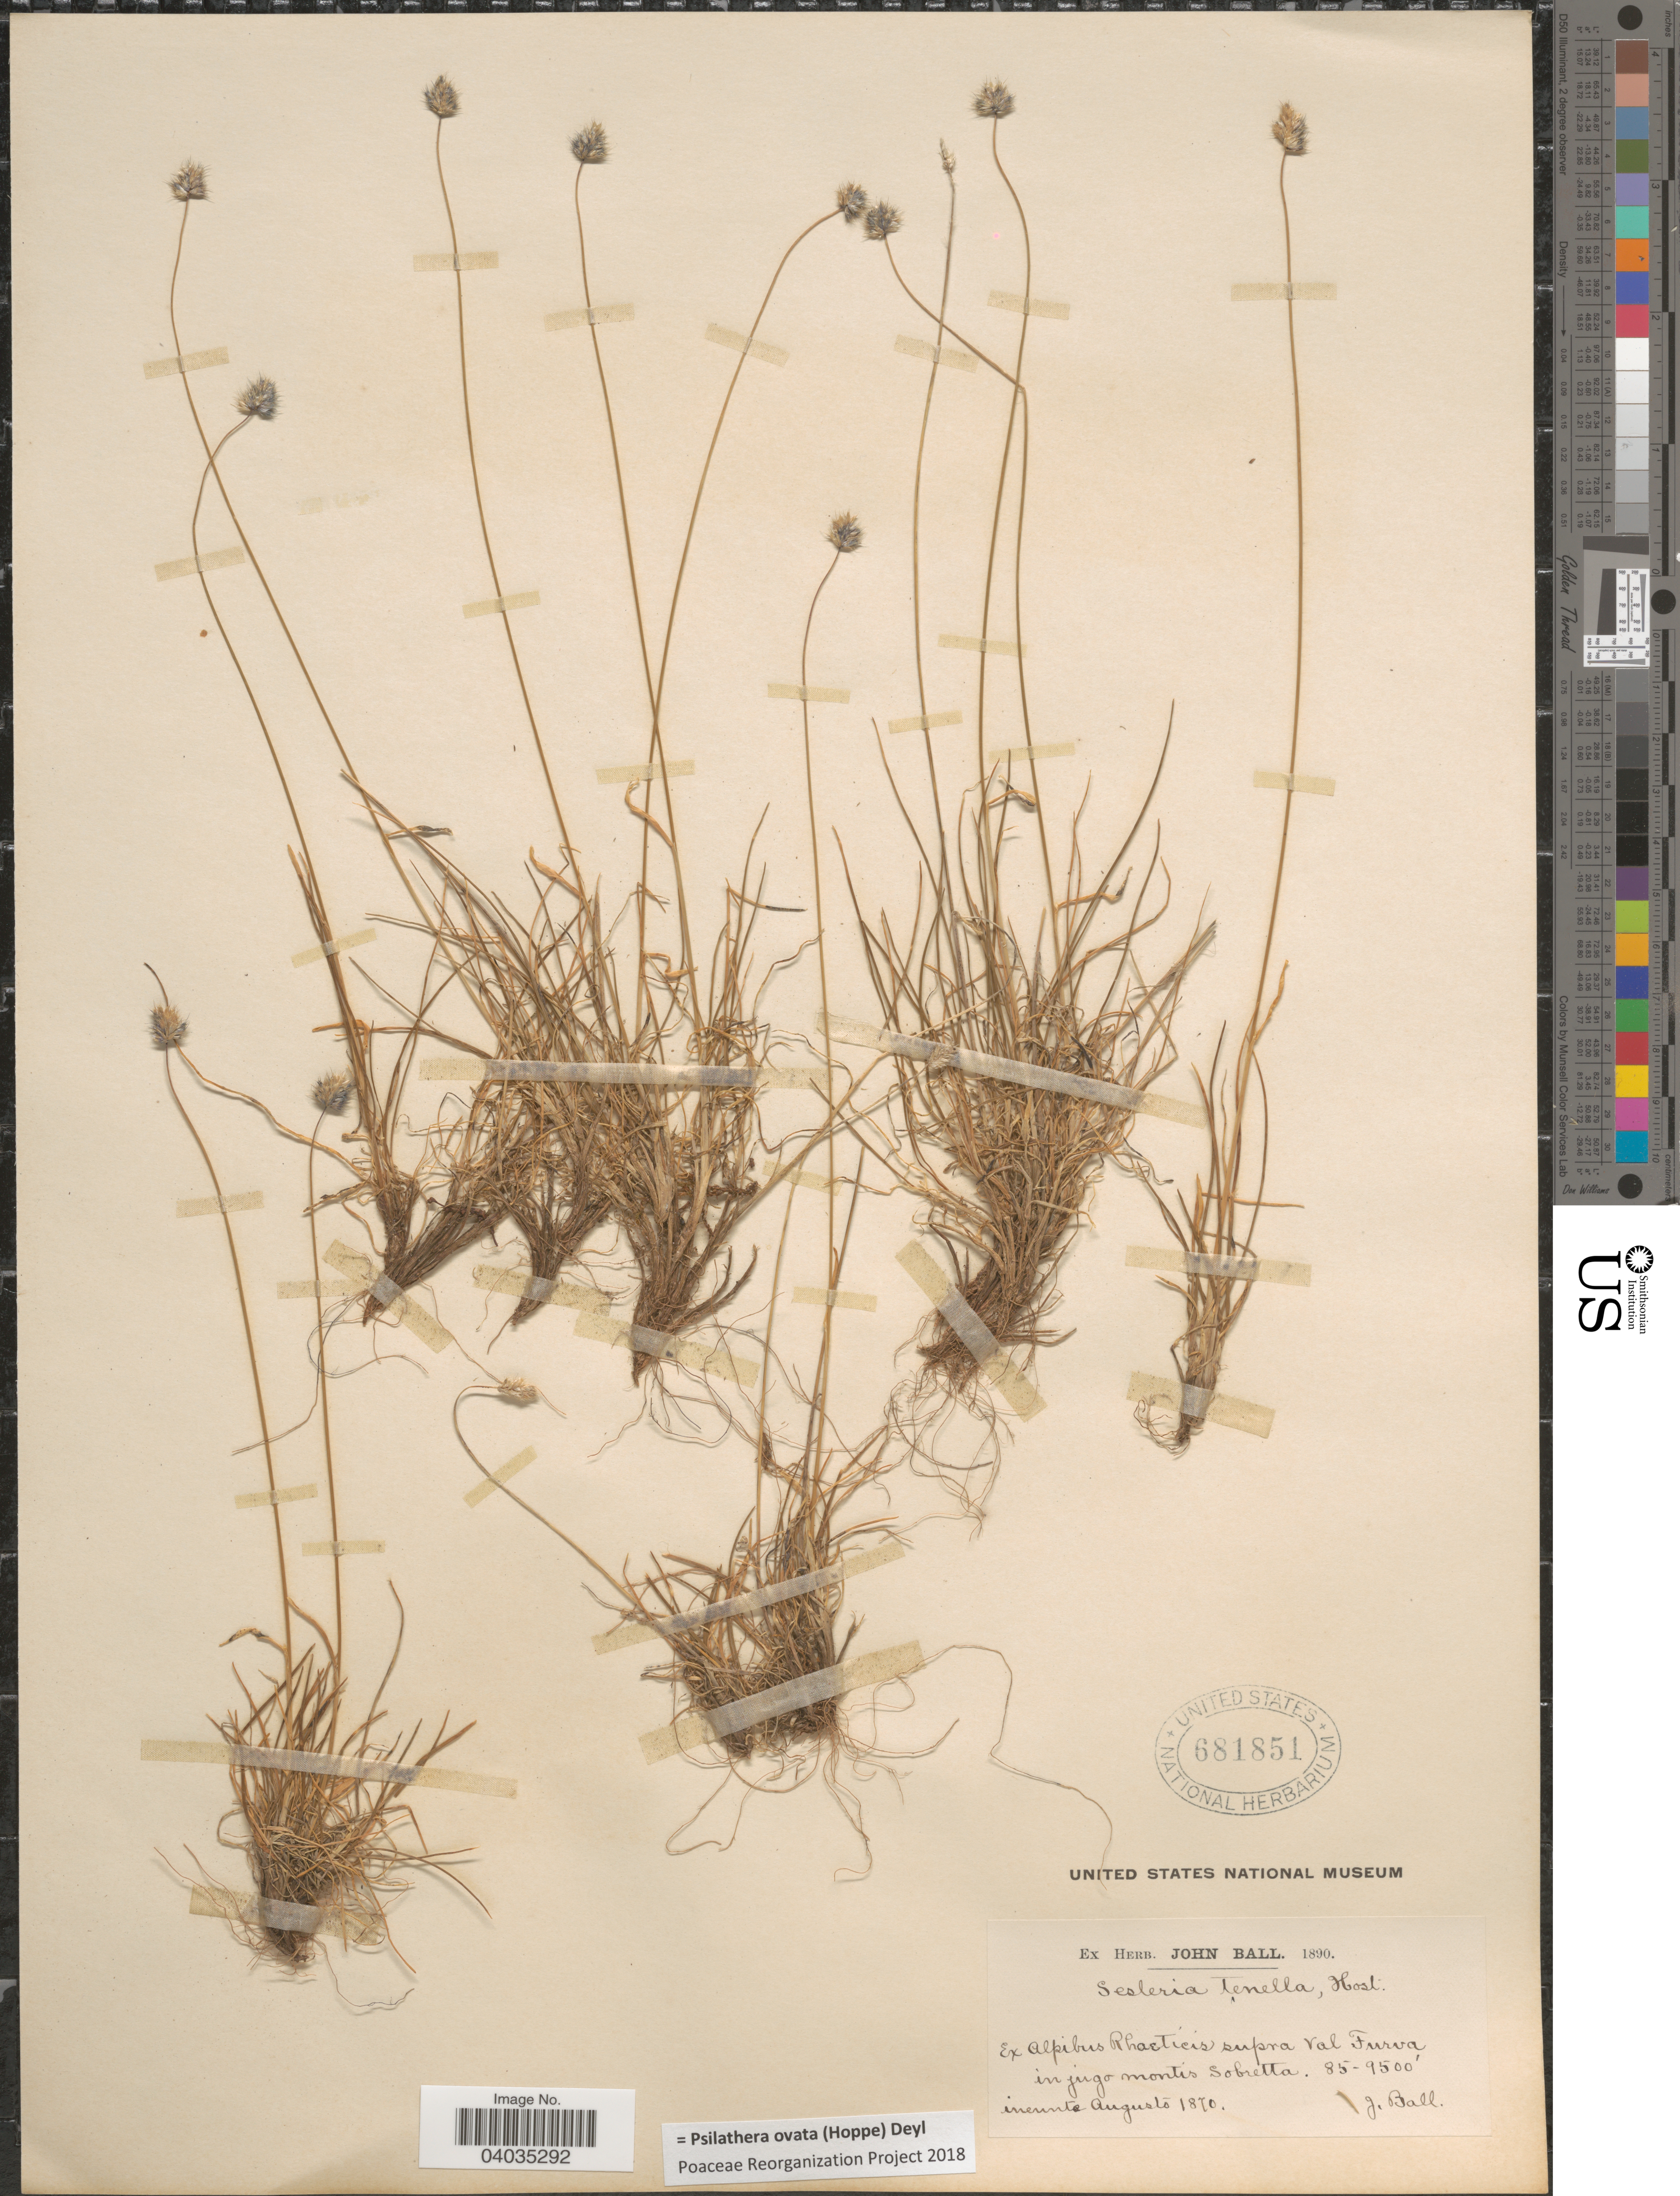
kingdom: Plantae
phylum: Tracheophyta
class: Liliopsida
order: Poales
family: Poaceae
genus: Psilathera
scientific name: Psilathera ovata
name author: (Hoppe) Deyl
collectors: J. Ball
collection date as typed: ineunte Augusto 1870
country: Italy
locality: Ex Alpibus Rhacticis supra Val Furva in jugo montis Sobretta.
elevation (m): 2591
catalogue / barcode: US 681851